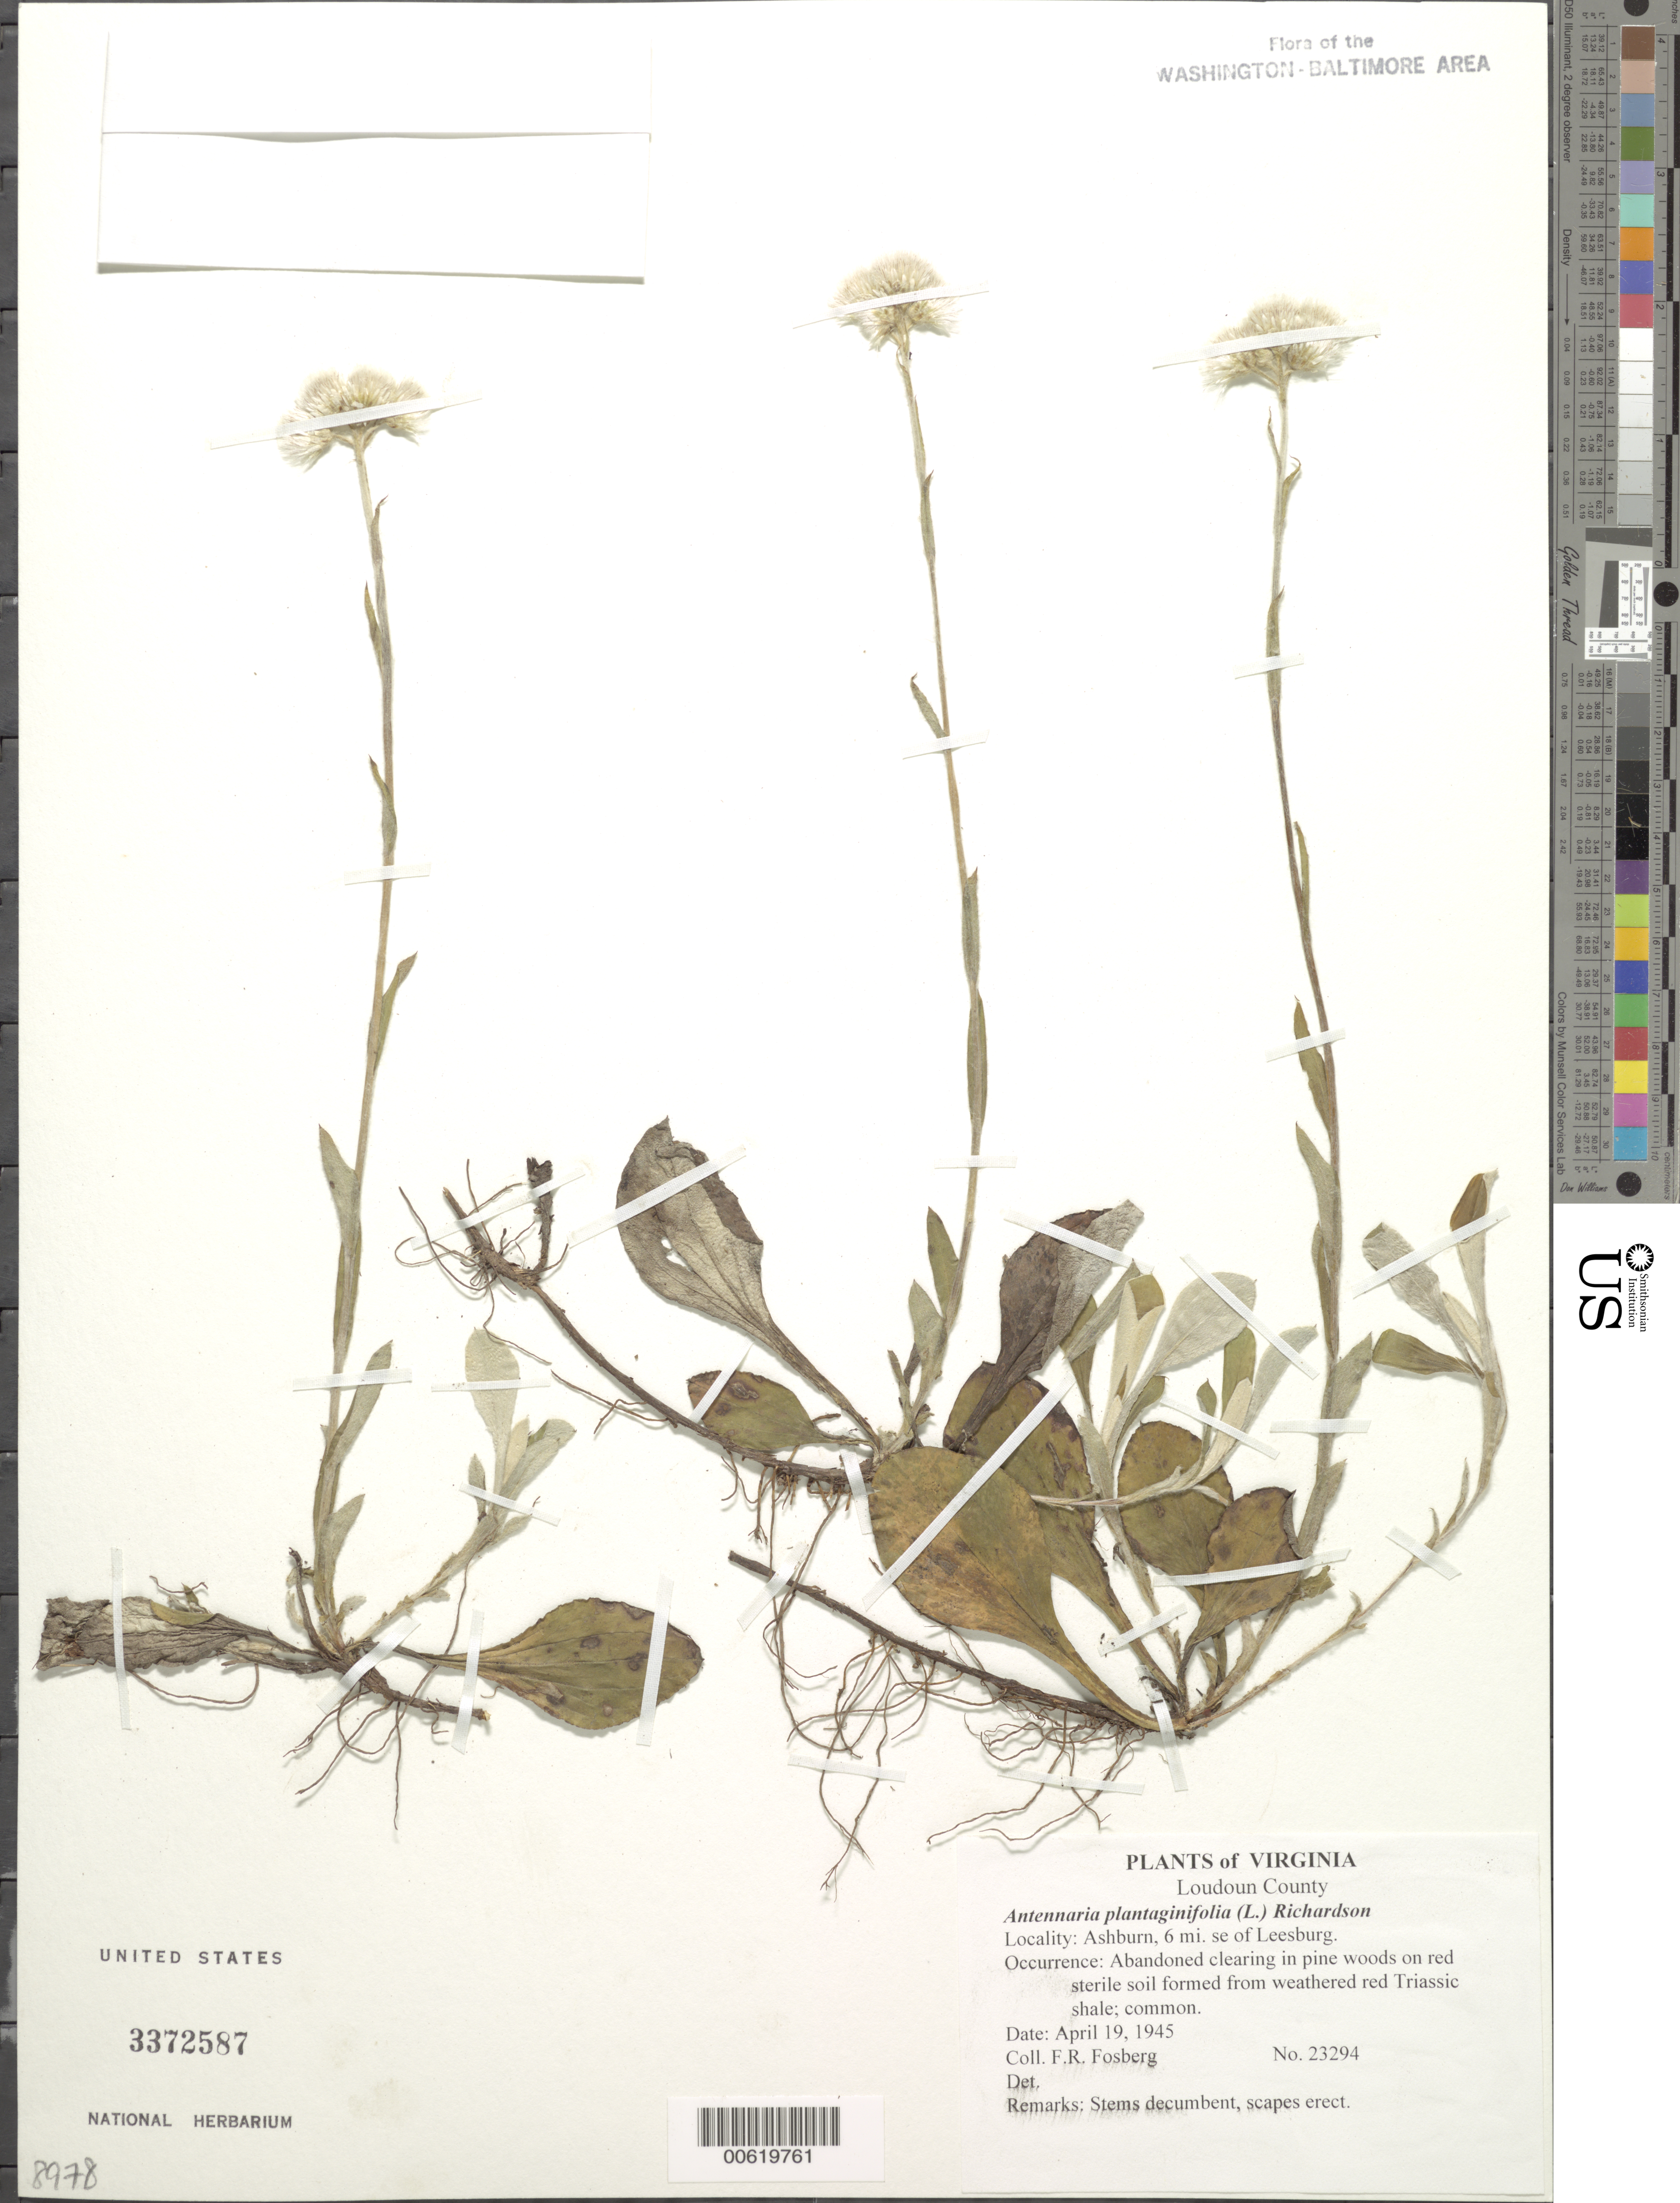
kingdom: Plantae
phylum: Tracheophyta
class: Magnoliopsida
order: Asterales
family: Asteraceae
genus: Antennaria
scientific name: Antennaria plantaginifolia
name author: (L.) Richardson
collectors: F. R. Fosberg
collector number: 23294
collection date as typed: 19 Apr 1945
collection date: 1945-04-19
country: United States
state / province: Virginia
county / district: Loudoun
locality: Ashburn, 6 mi. SE of Leesburg.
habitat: Abandoned clearing in pine woods on red sterile soil formed from weathered red Triassic shale; common.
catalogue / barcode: US 3372587